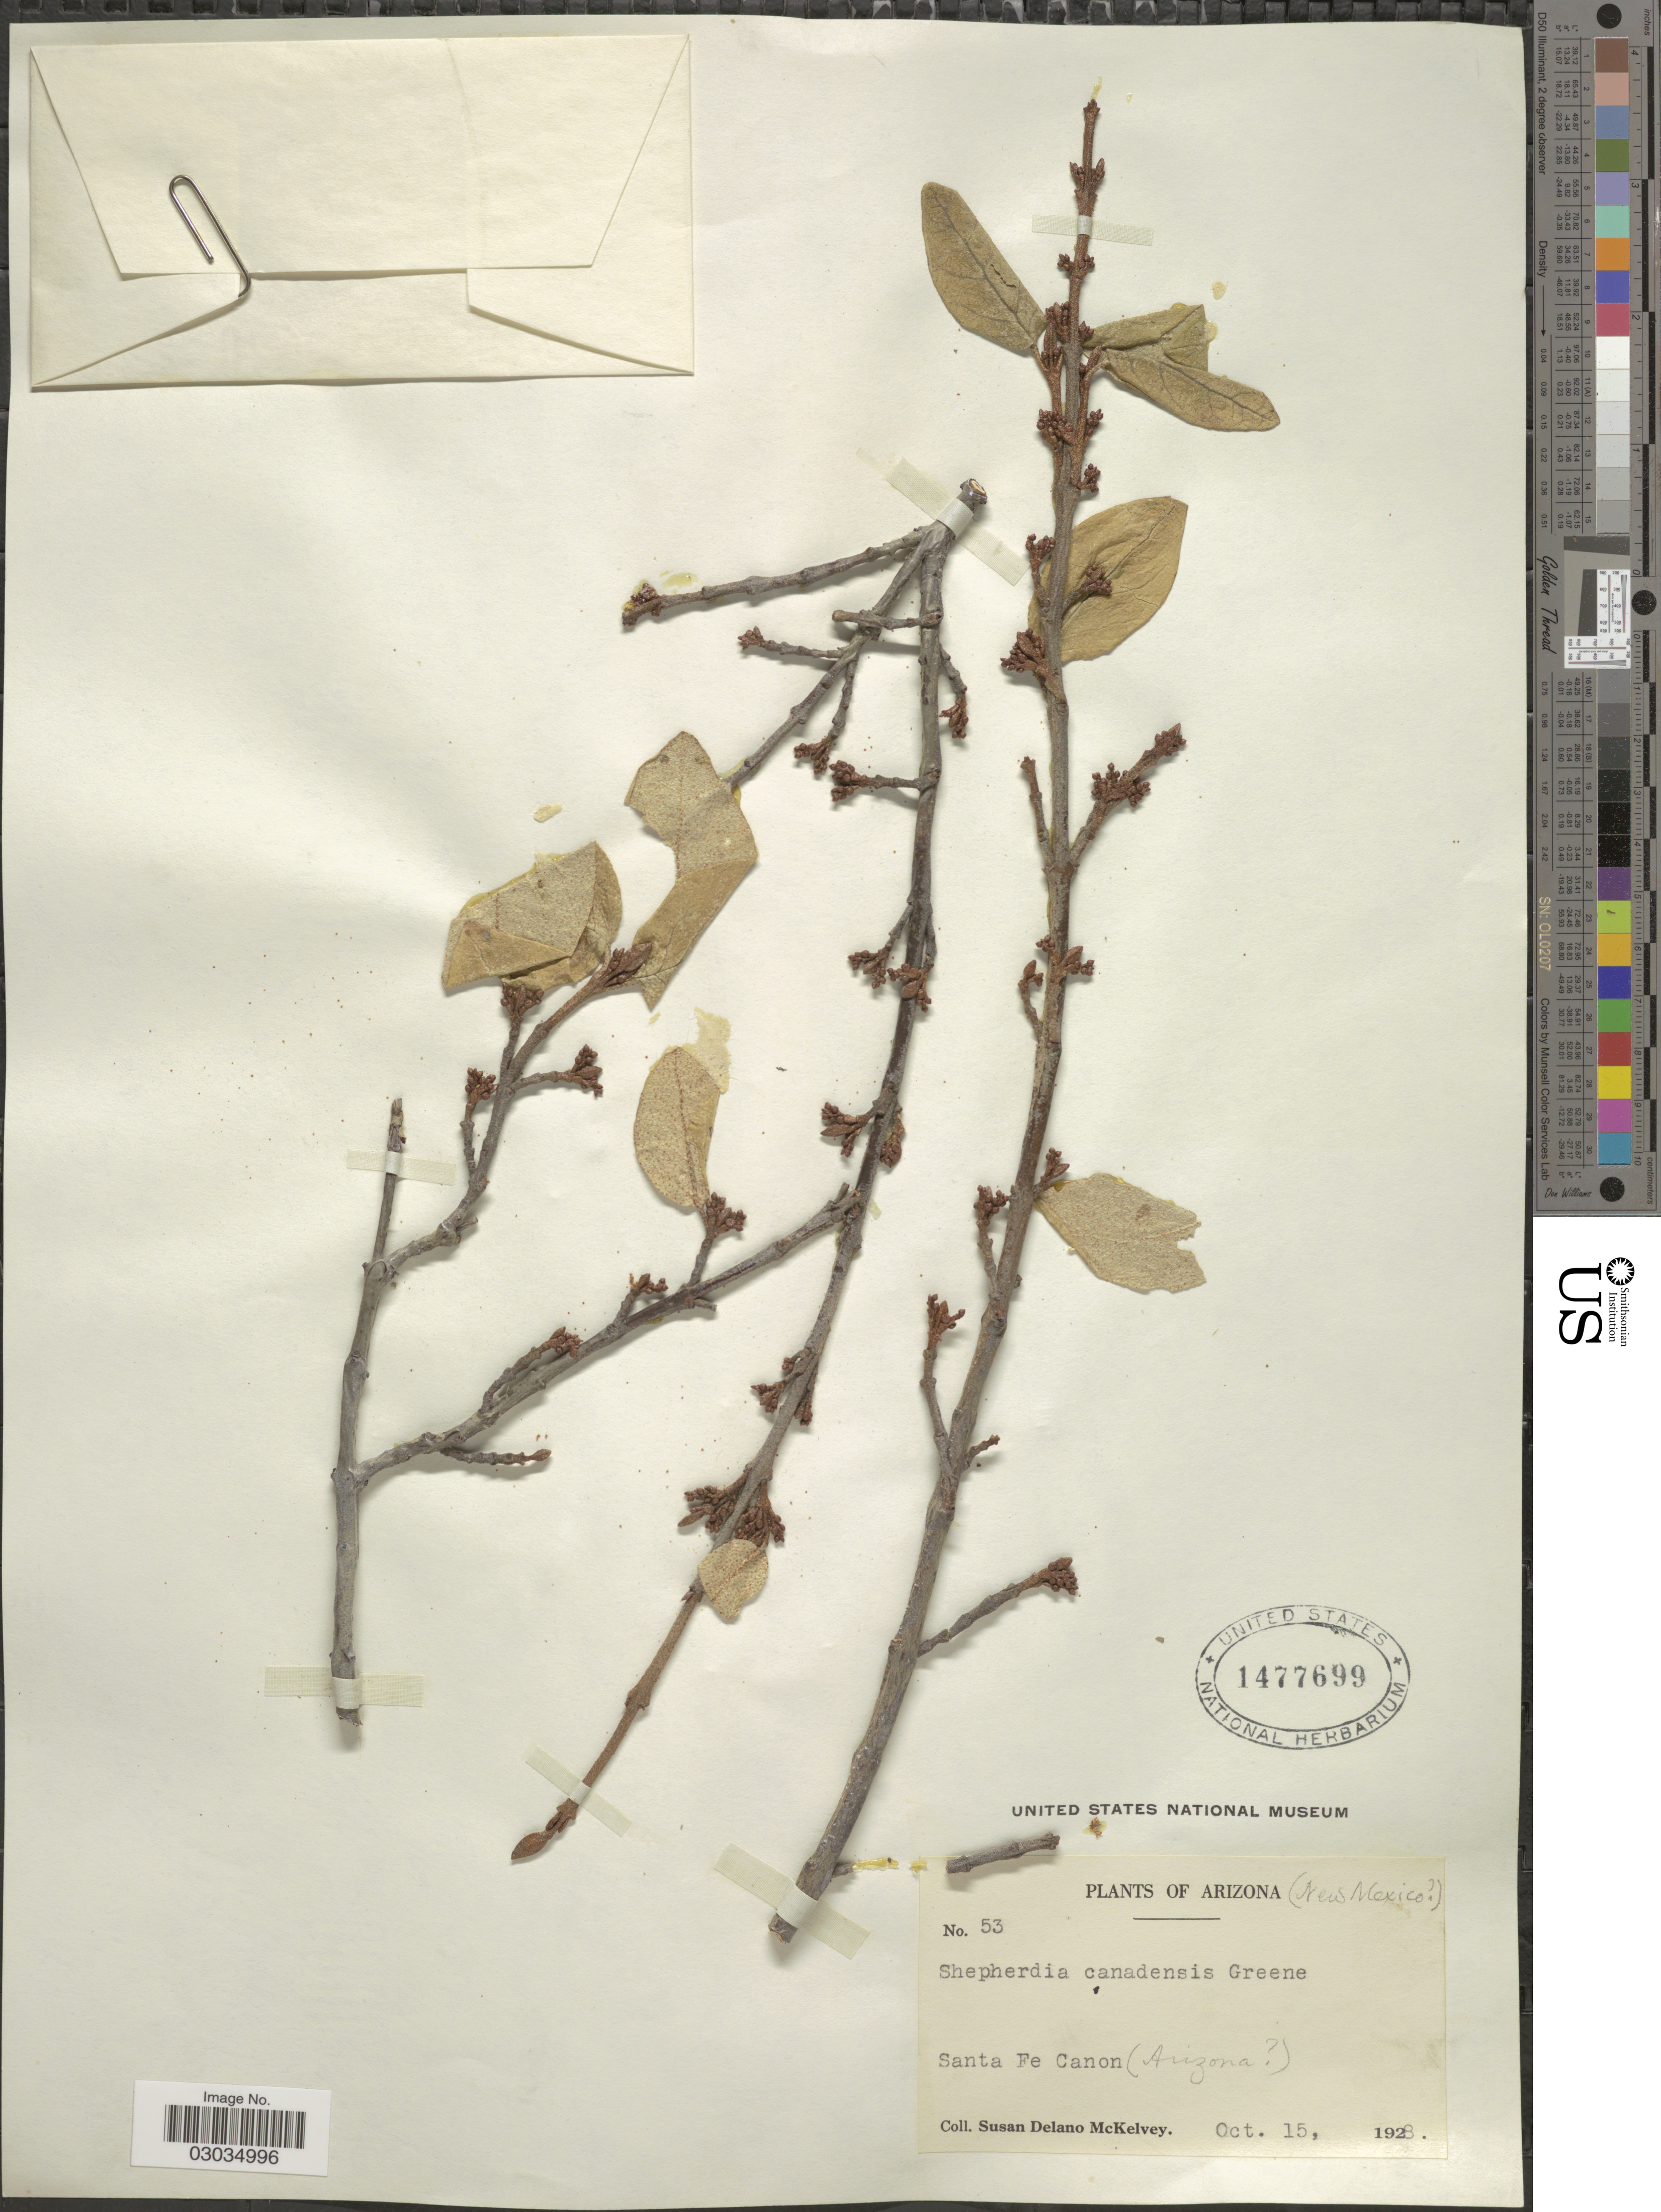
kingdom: Plantae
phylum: Tracheophyta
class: Magnoliopsida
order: Rosales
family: Elaeagnaceae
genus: Shepherdia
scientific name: Shepherdia canadensis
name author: (L.) Nutt.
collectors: S. A. McKelvey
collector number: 53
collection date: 1928-10-15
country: United States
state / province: Arizona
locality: Santa Fe Canon.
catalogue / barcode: US 1477699